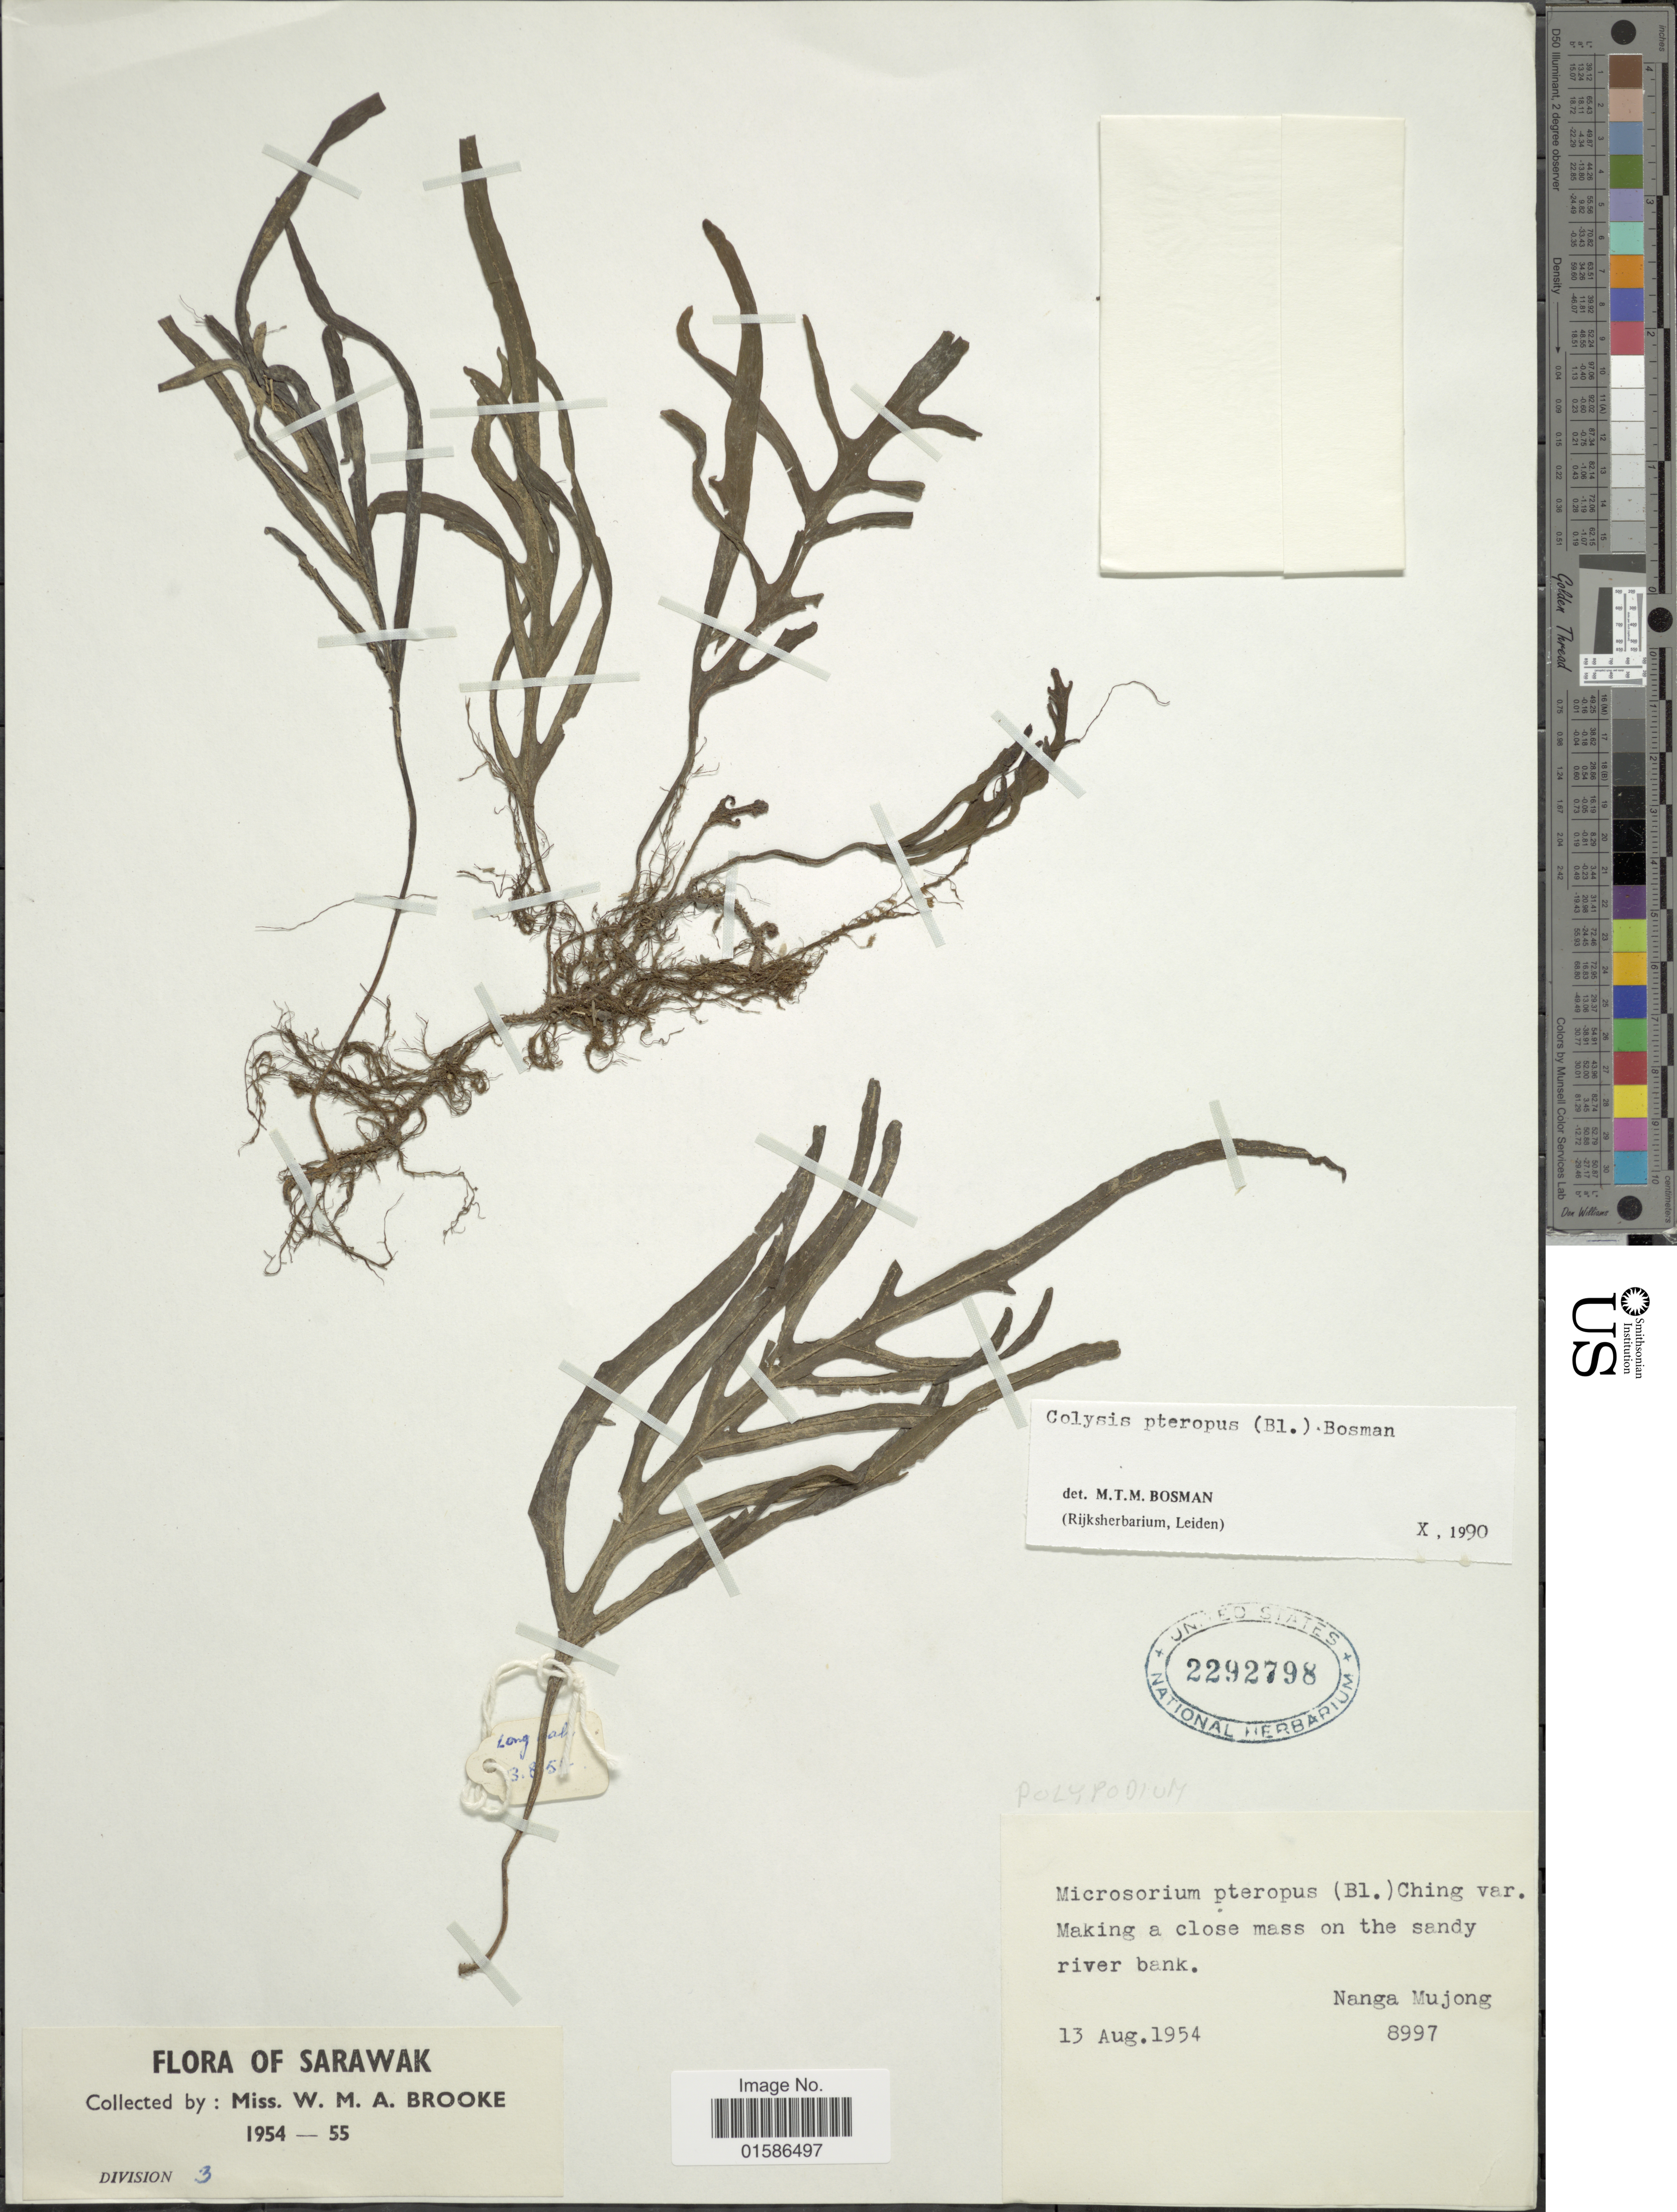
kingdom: Plantae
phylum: Tracheophyta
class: Polypodiopsida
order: Polypodiales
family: Polypodiaceae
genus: Microsorum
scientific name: Microsorum pteropus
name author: (Blume) Copel.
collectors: W. Brooke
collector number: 8997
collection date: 1954-08-13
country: Malaysia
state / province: Sarawak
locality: Nanga Mujong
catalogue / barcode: US 2292798